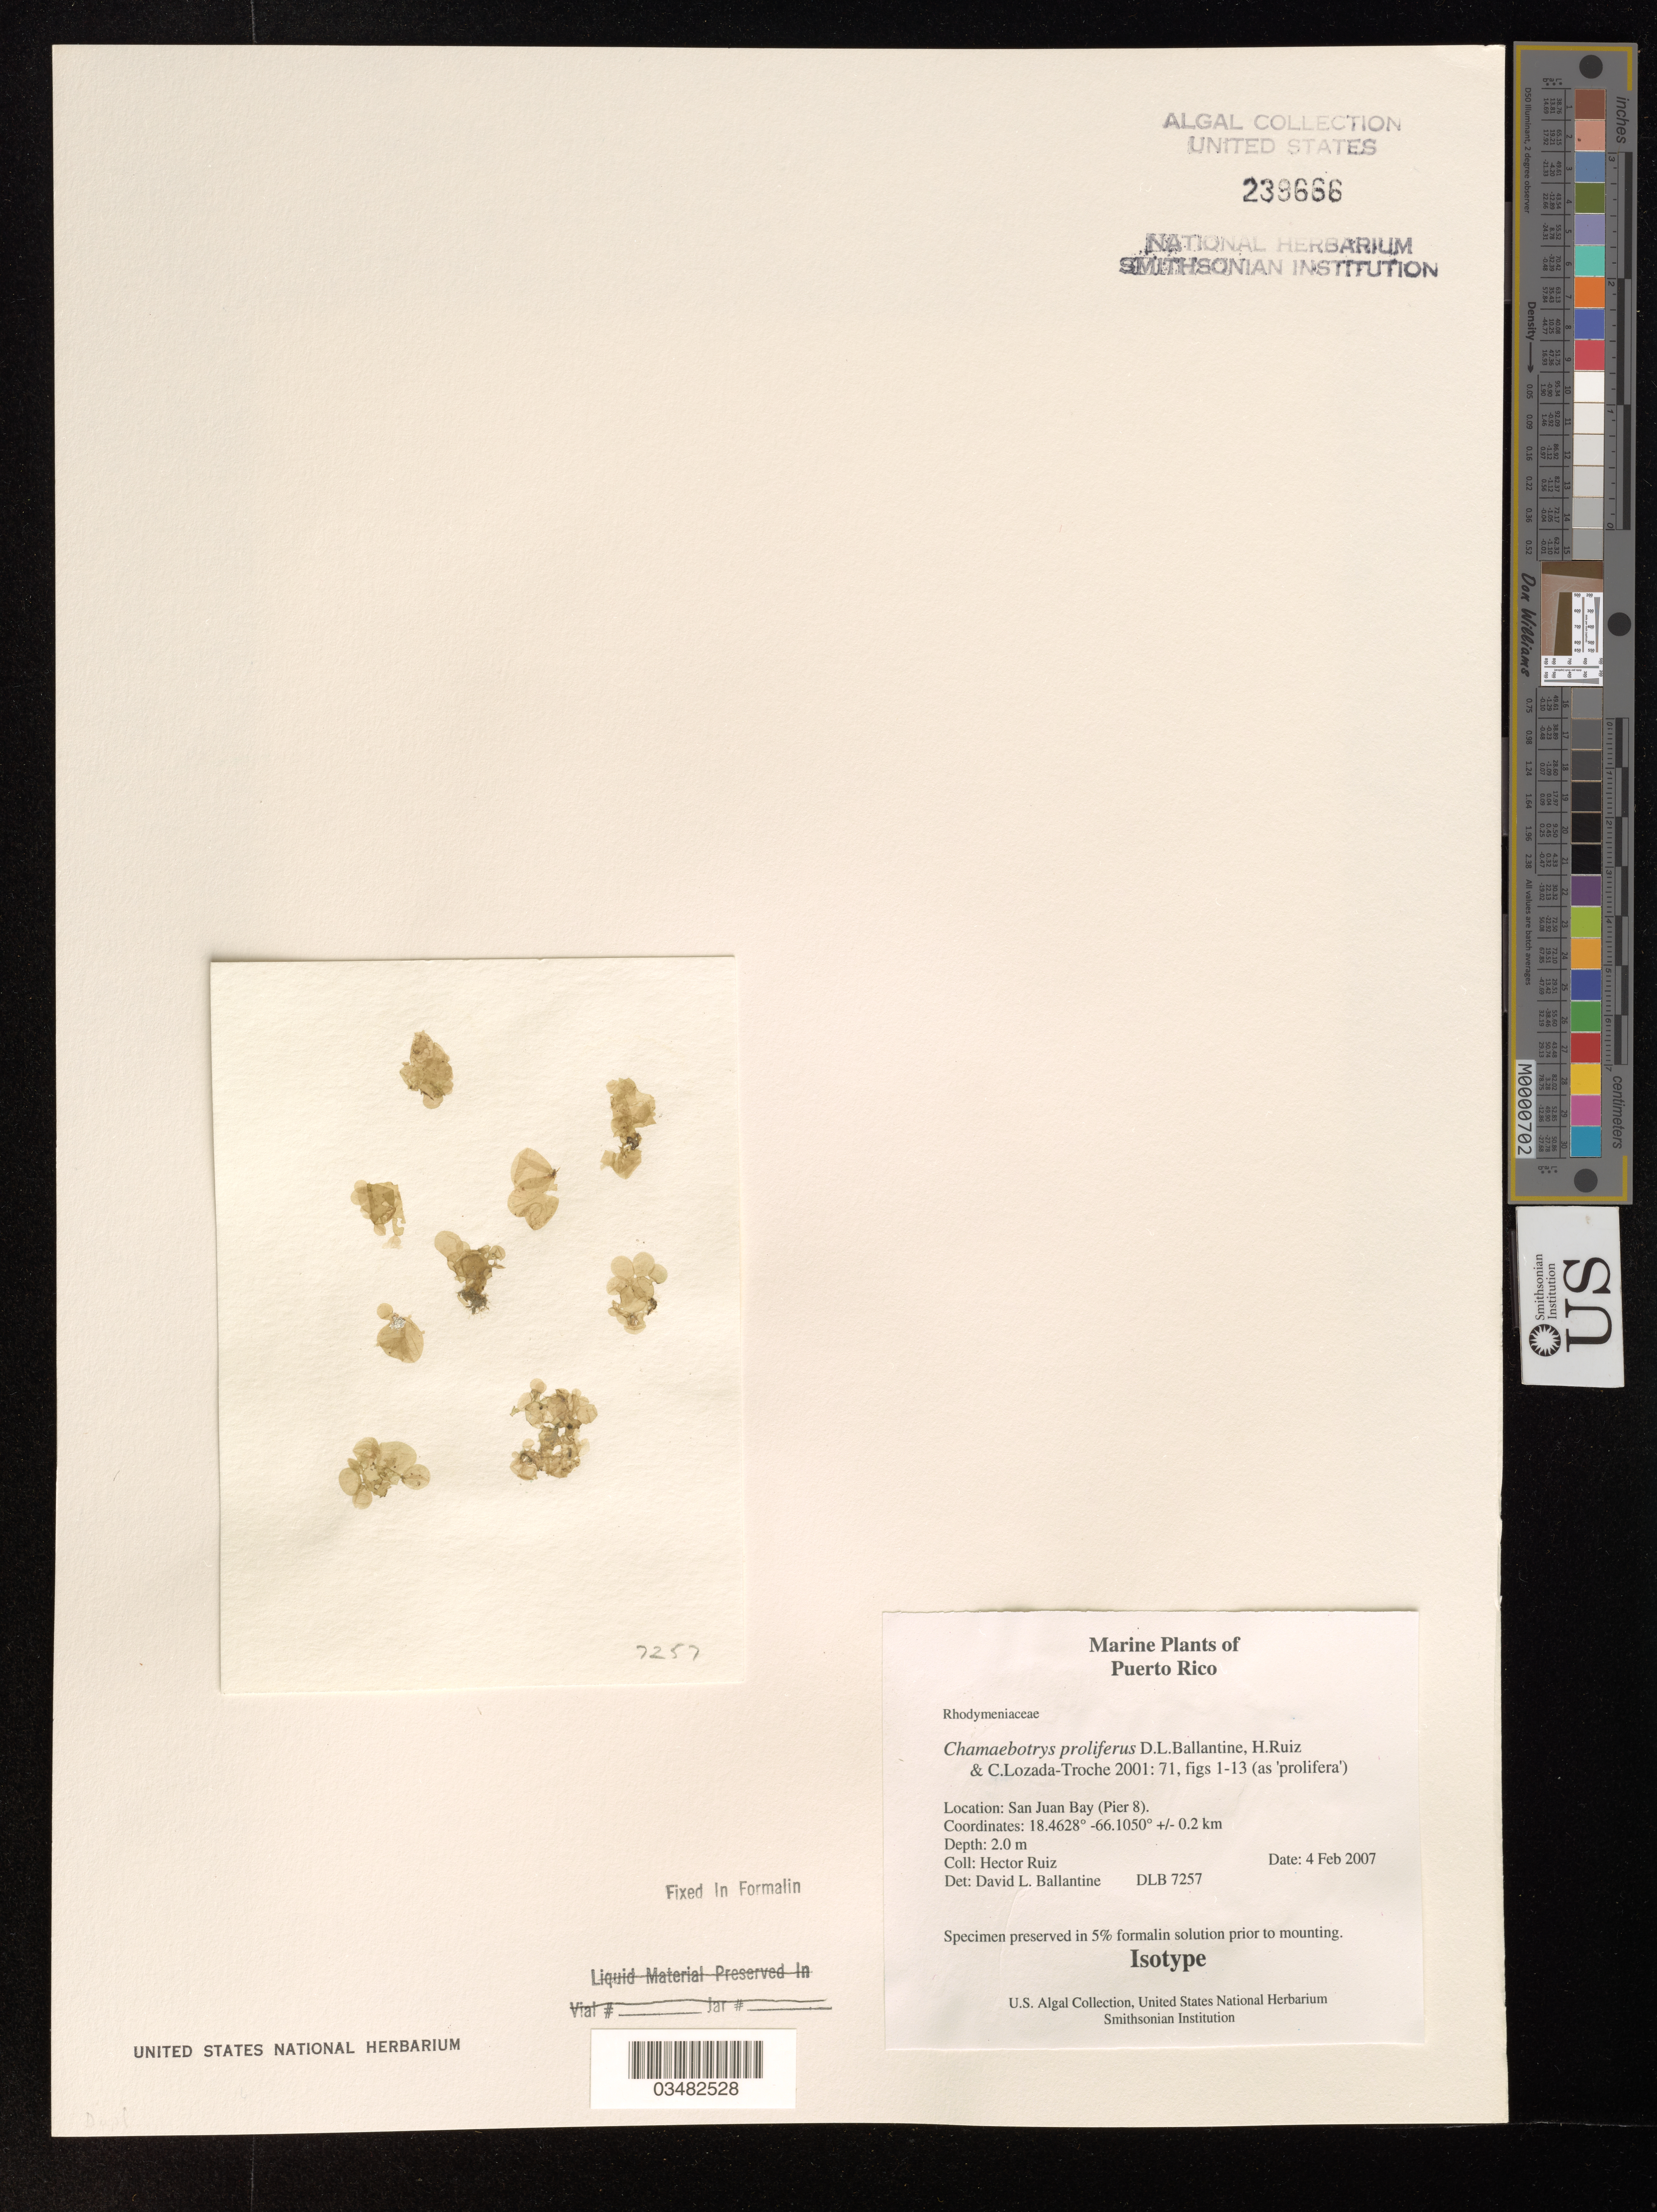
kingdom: Plantae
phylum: Rhodophyta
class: Florideophyceae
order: Rhodymeniales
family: Rhodymeniaceae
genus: Chamaebotrys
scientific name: Chamaebotrys proliferus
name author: D.L. Ballant. et al.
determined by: Ballantine, D. L.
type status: Isotype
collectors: H. Ruiz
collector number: DLB 7257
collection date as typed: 4 Feb 2007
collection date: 2007-02-04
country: Puerto Rico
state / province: San Juan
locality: San Juan Bay (Pier 8)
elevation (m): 2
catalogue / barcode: US 238666